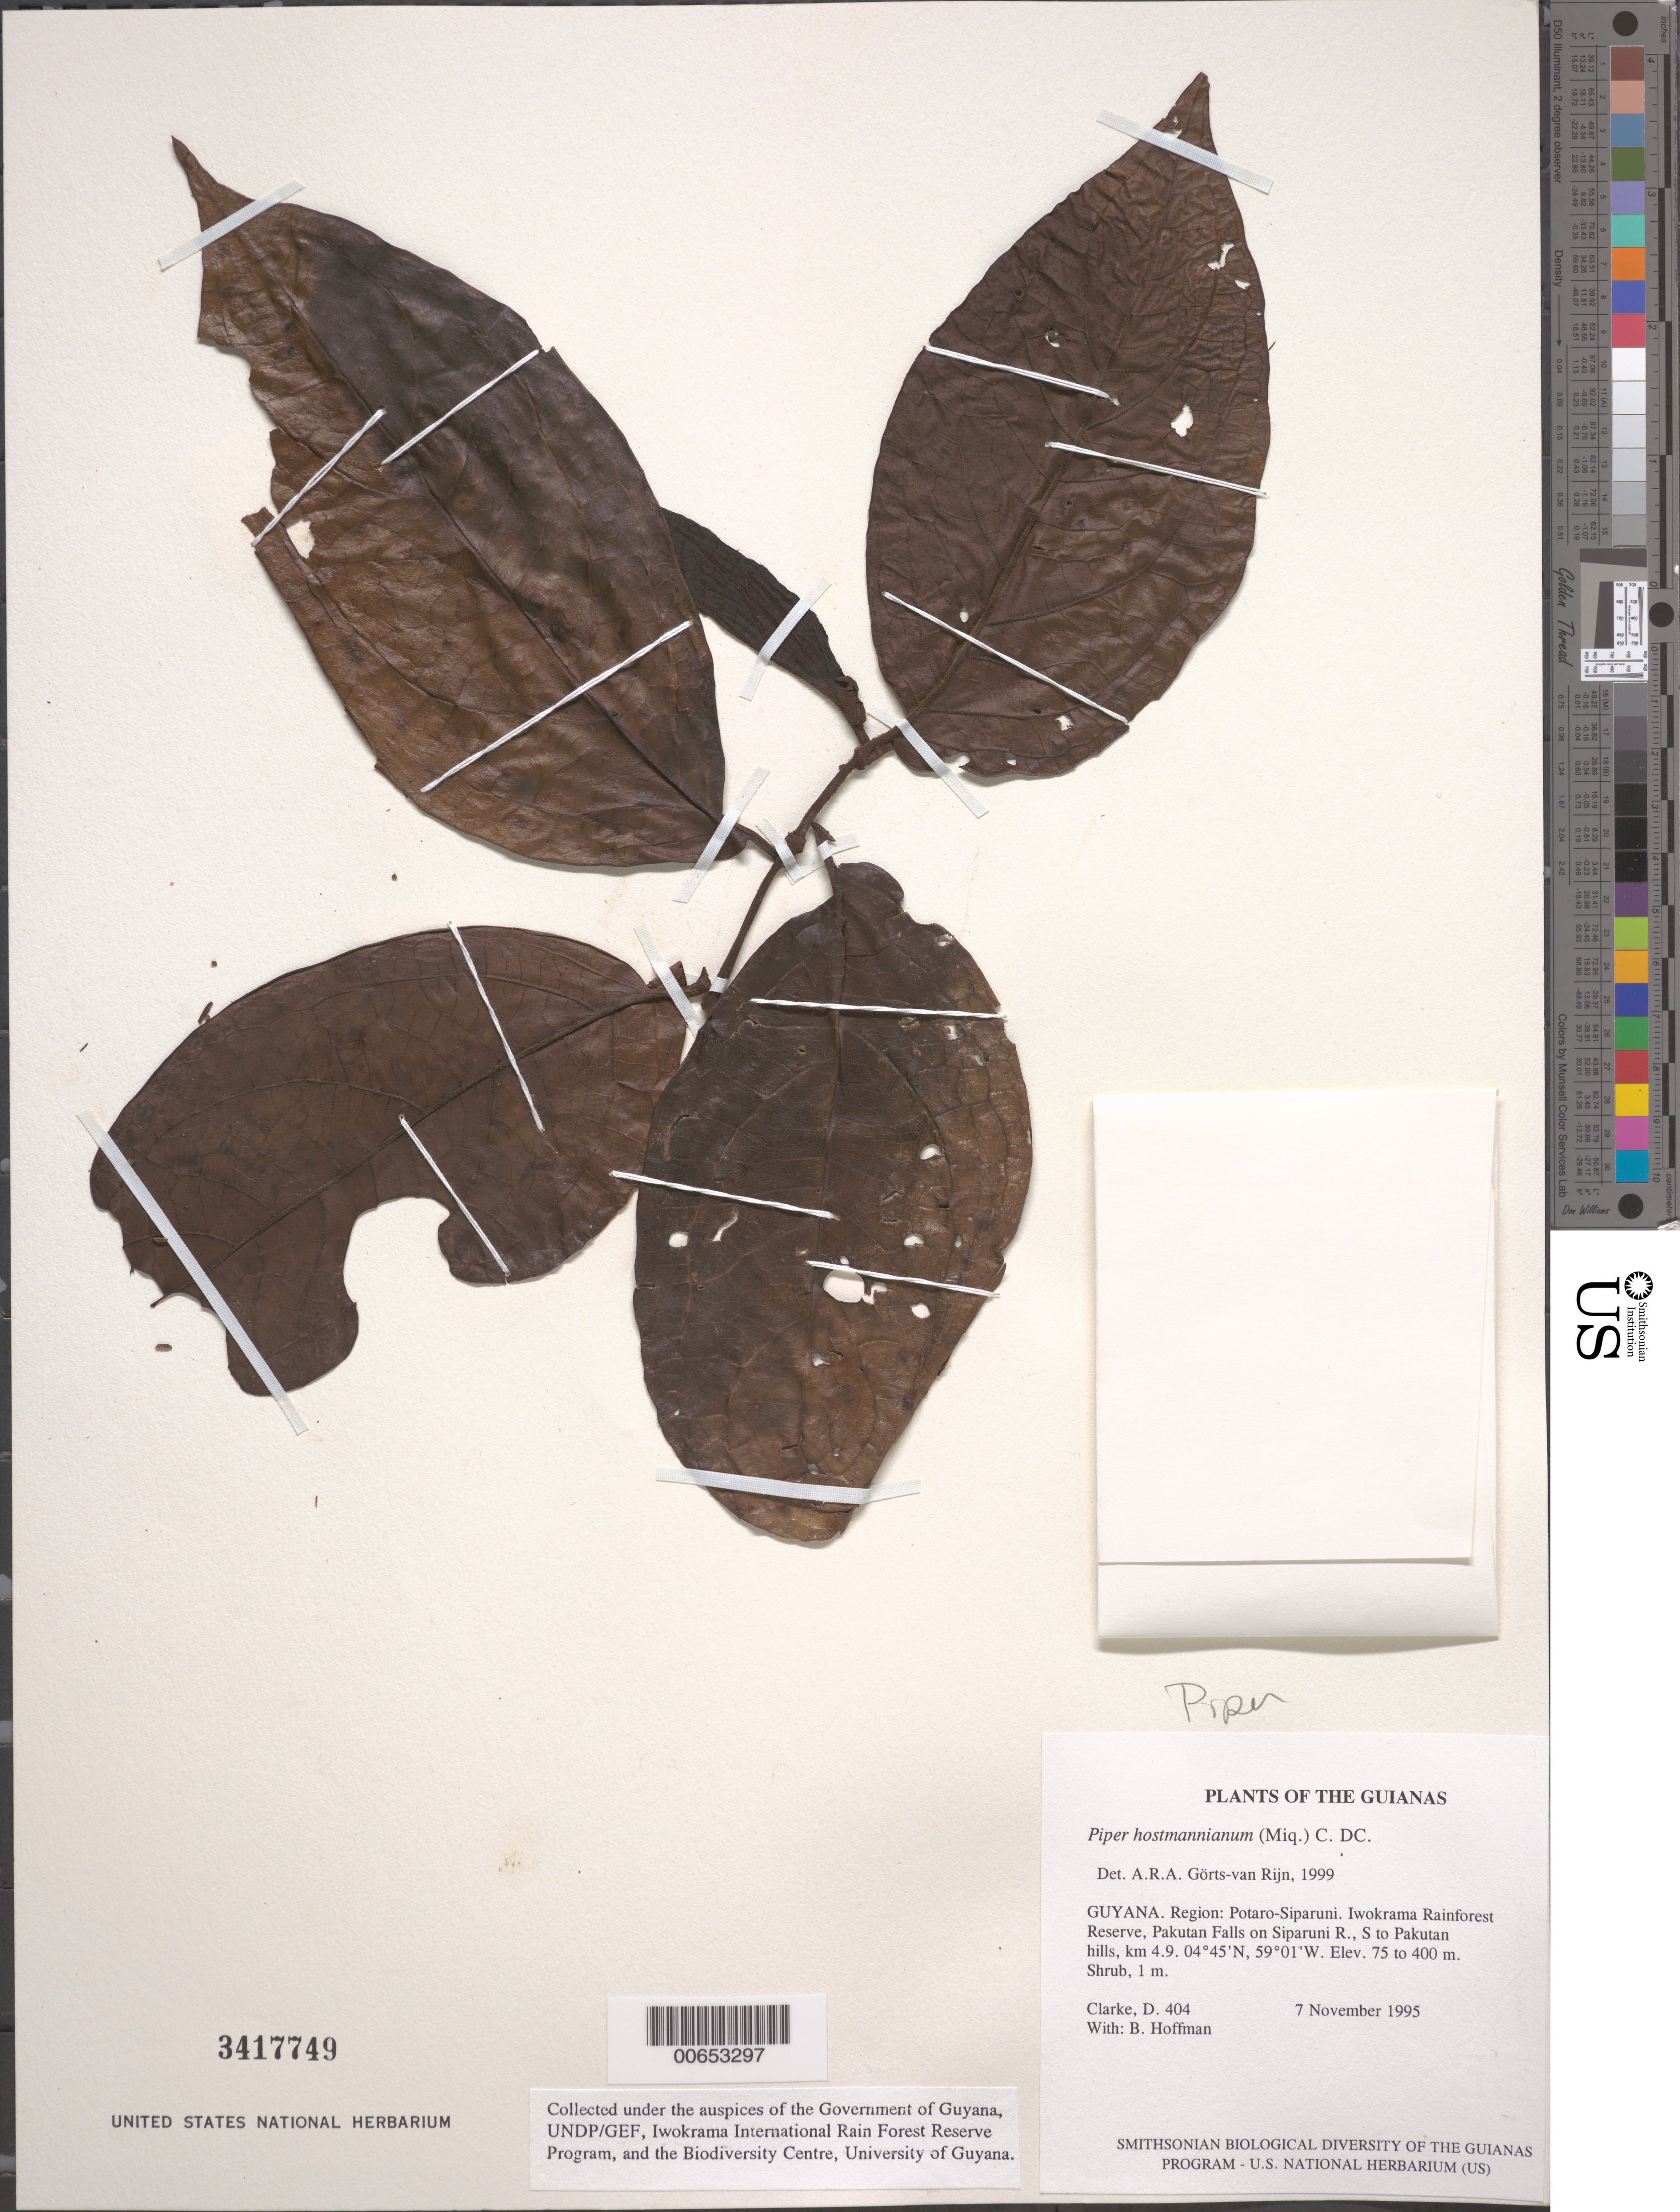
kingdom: Plantae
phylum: Tracheophyta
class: Magnoliopsida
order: Piperales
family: Piperaceae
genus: Piper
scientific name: Piper hostmannianum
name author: (Miq.) C. DC.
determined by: Görts-van Rijn, A. R. A.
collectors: H. D. Clarke & B. Hoffman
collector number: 404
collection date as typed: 7 November 1995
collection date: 1995-11-07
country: Guyana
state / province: Potaro-Siparuni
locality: Iwokrama Rainforest Reserve, Pakutau Falls on Siparuni R., S to Pakutau hills, km 4.9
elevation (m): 75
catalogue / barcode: US 3417749